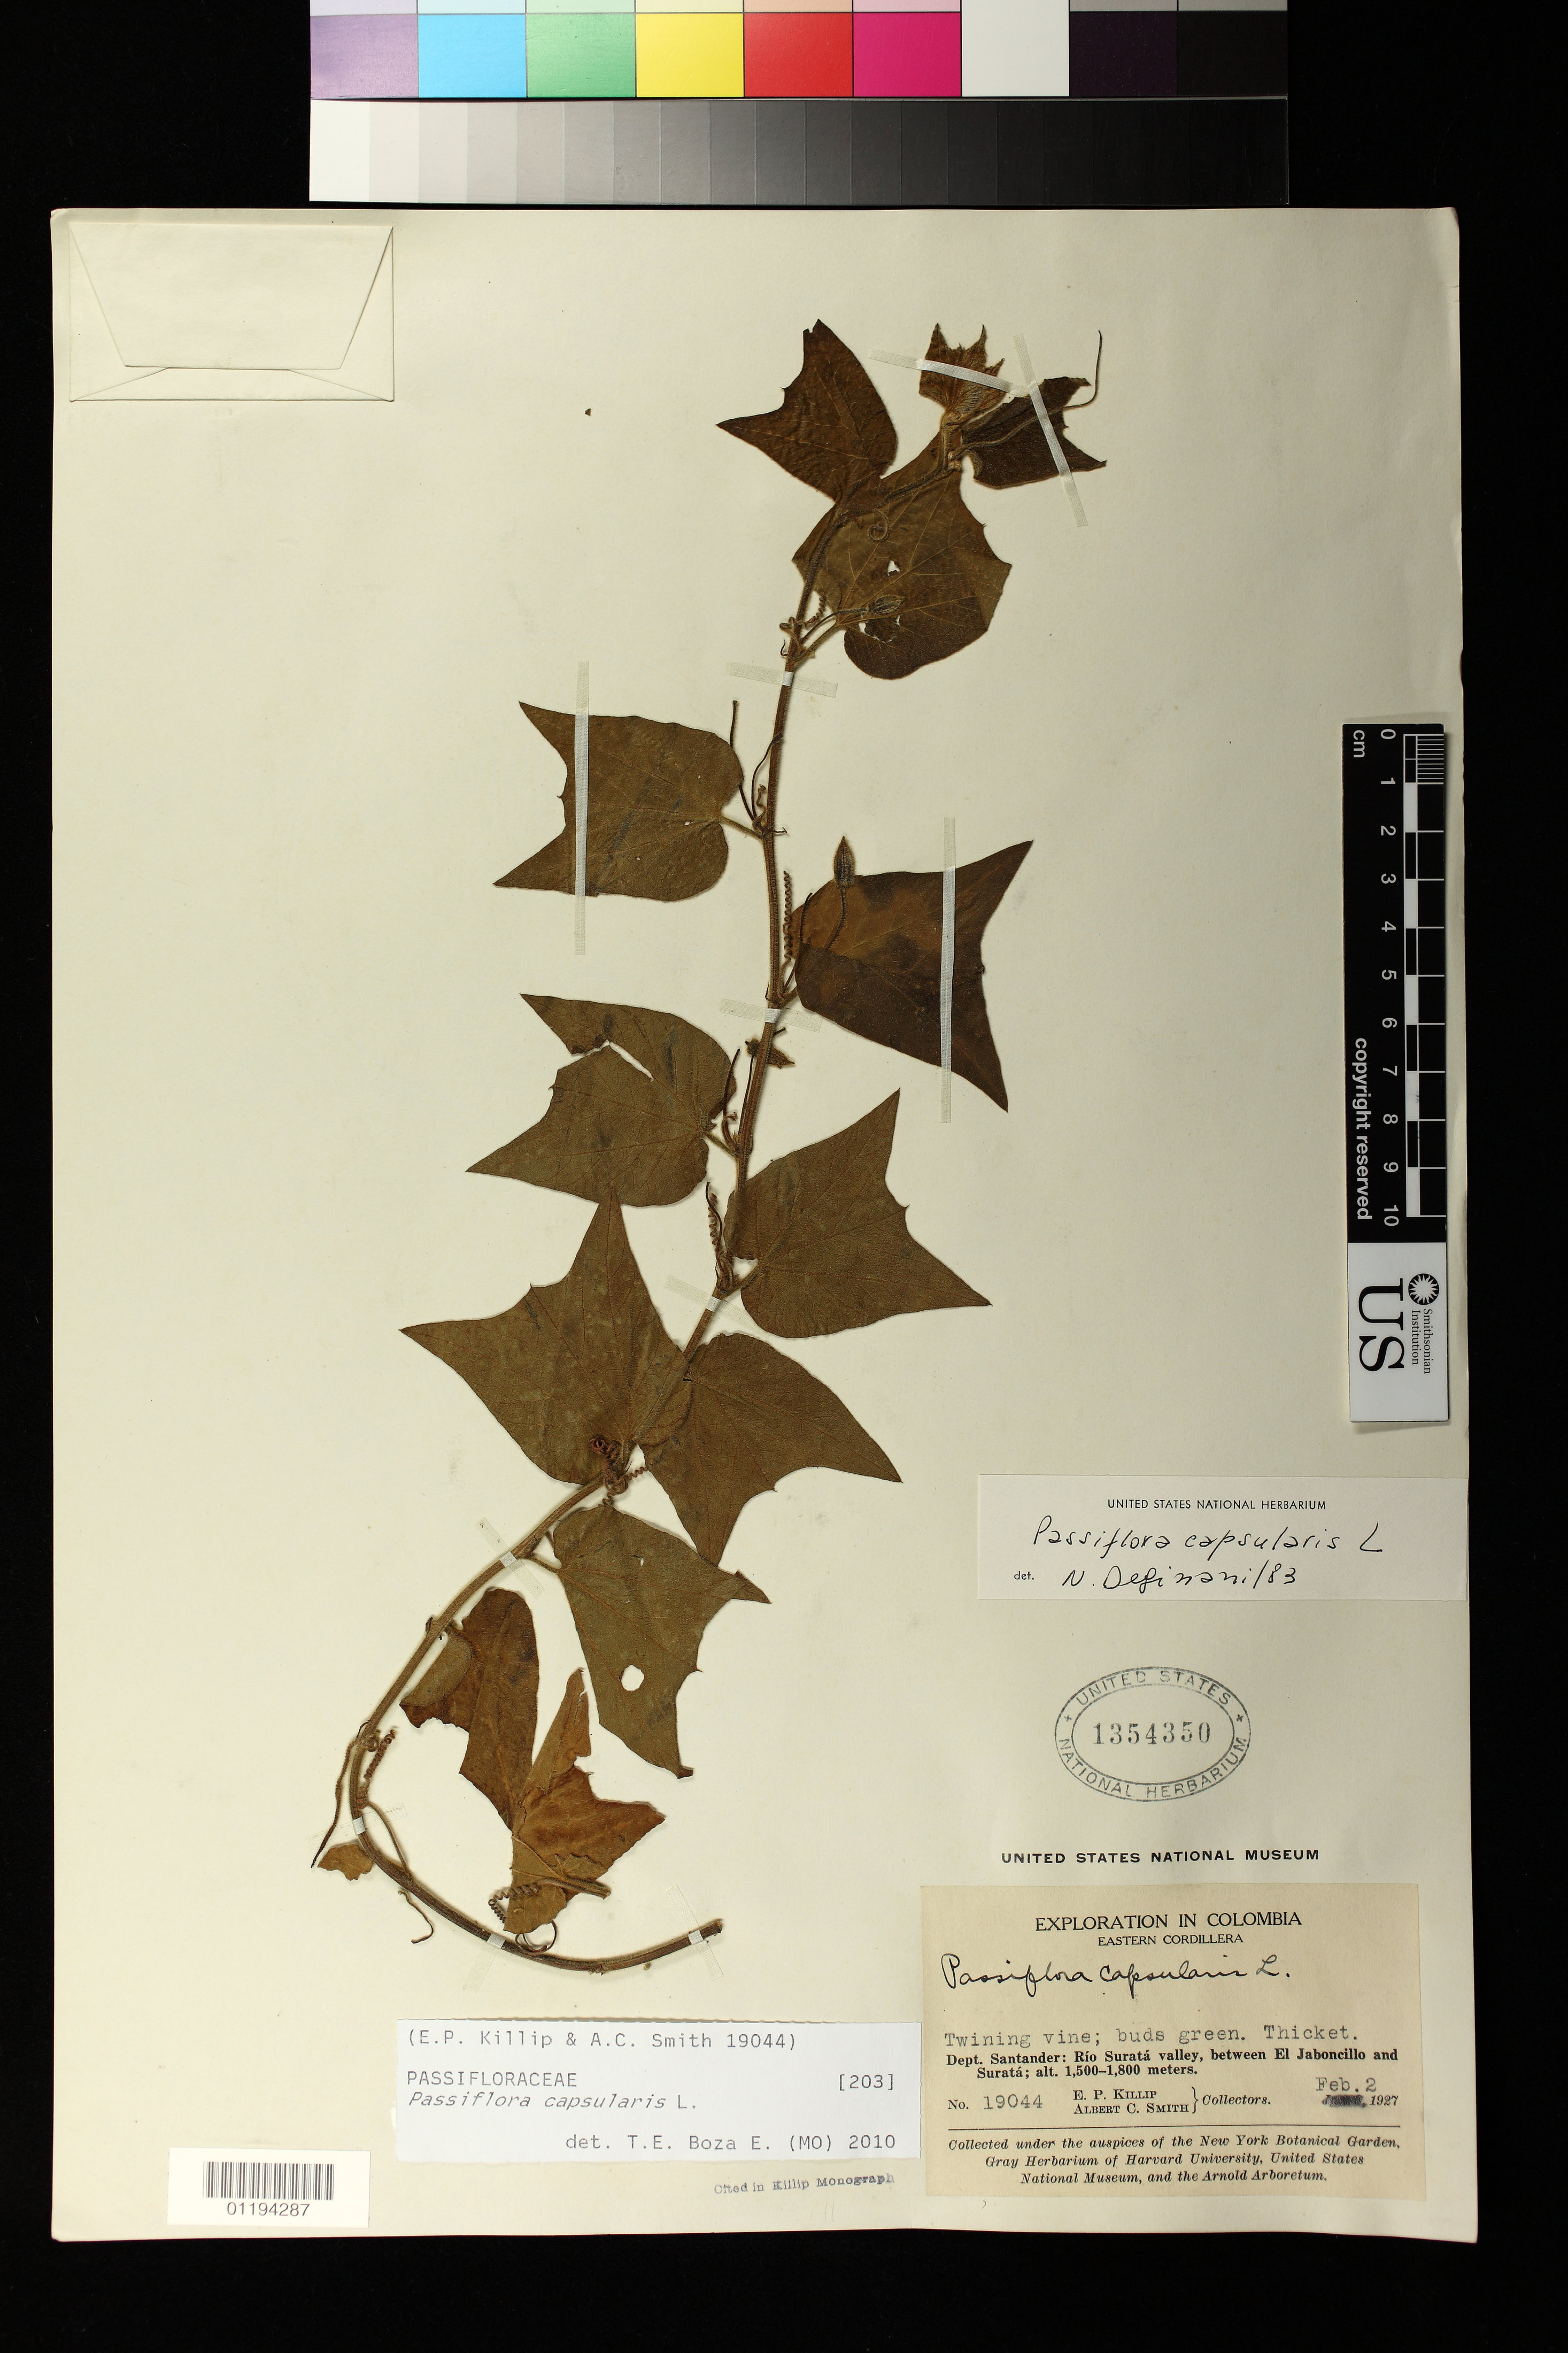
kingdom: Plantae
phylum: Tracheophyta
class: Magnoliopsida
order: Malpighiales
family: Passifloraceae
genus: Passiflora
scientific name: Passiflora capsularis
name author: L.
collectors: E. P. Killip & A. C. Smith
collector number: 19044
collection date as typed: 02 Feb 1927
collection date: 1927-02-02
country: Colombia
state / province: Santander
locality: Eastern Cordillera, Rio Surata valley, between El Jaboncillo and Surata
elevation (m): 1500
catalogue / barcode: US 1354350